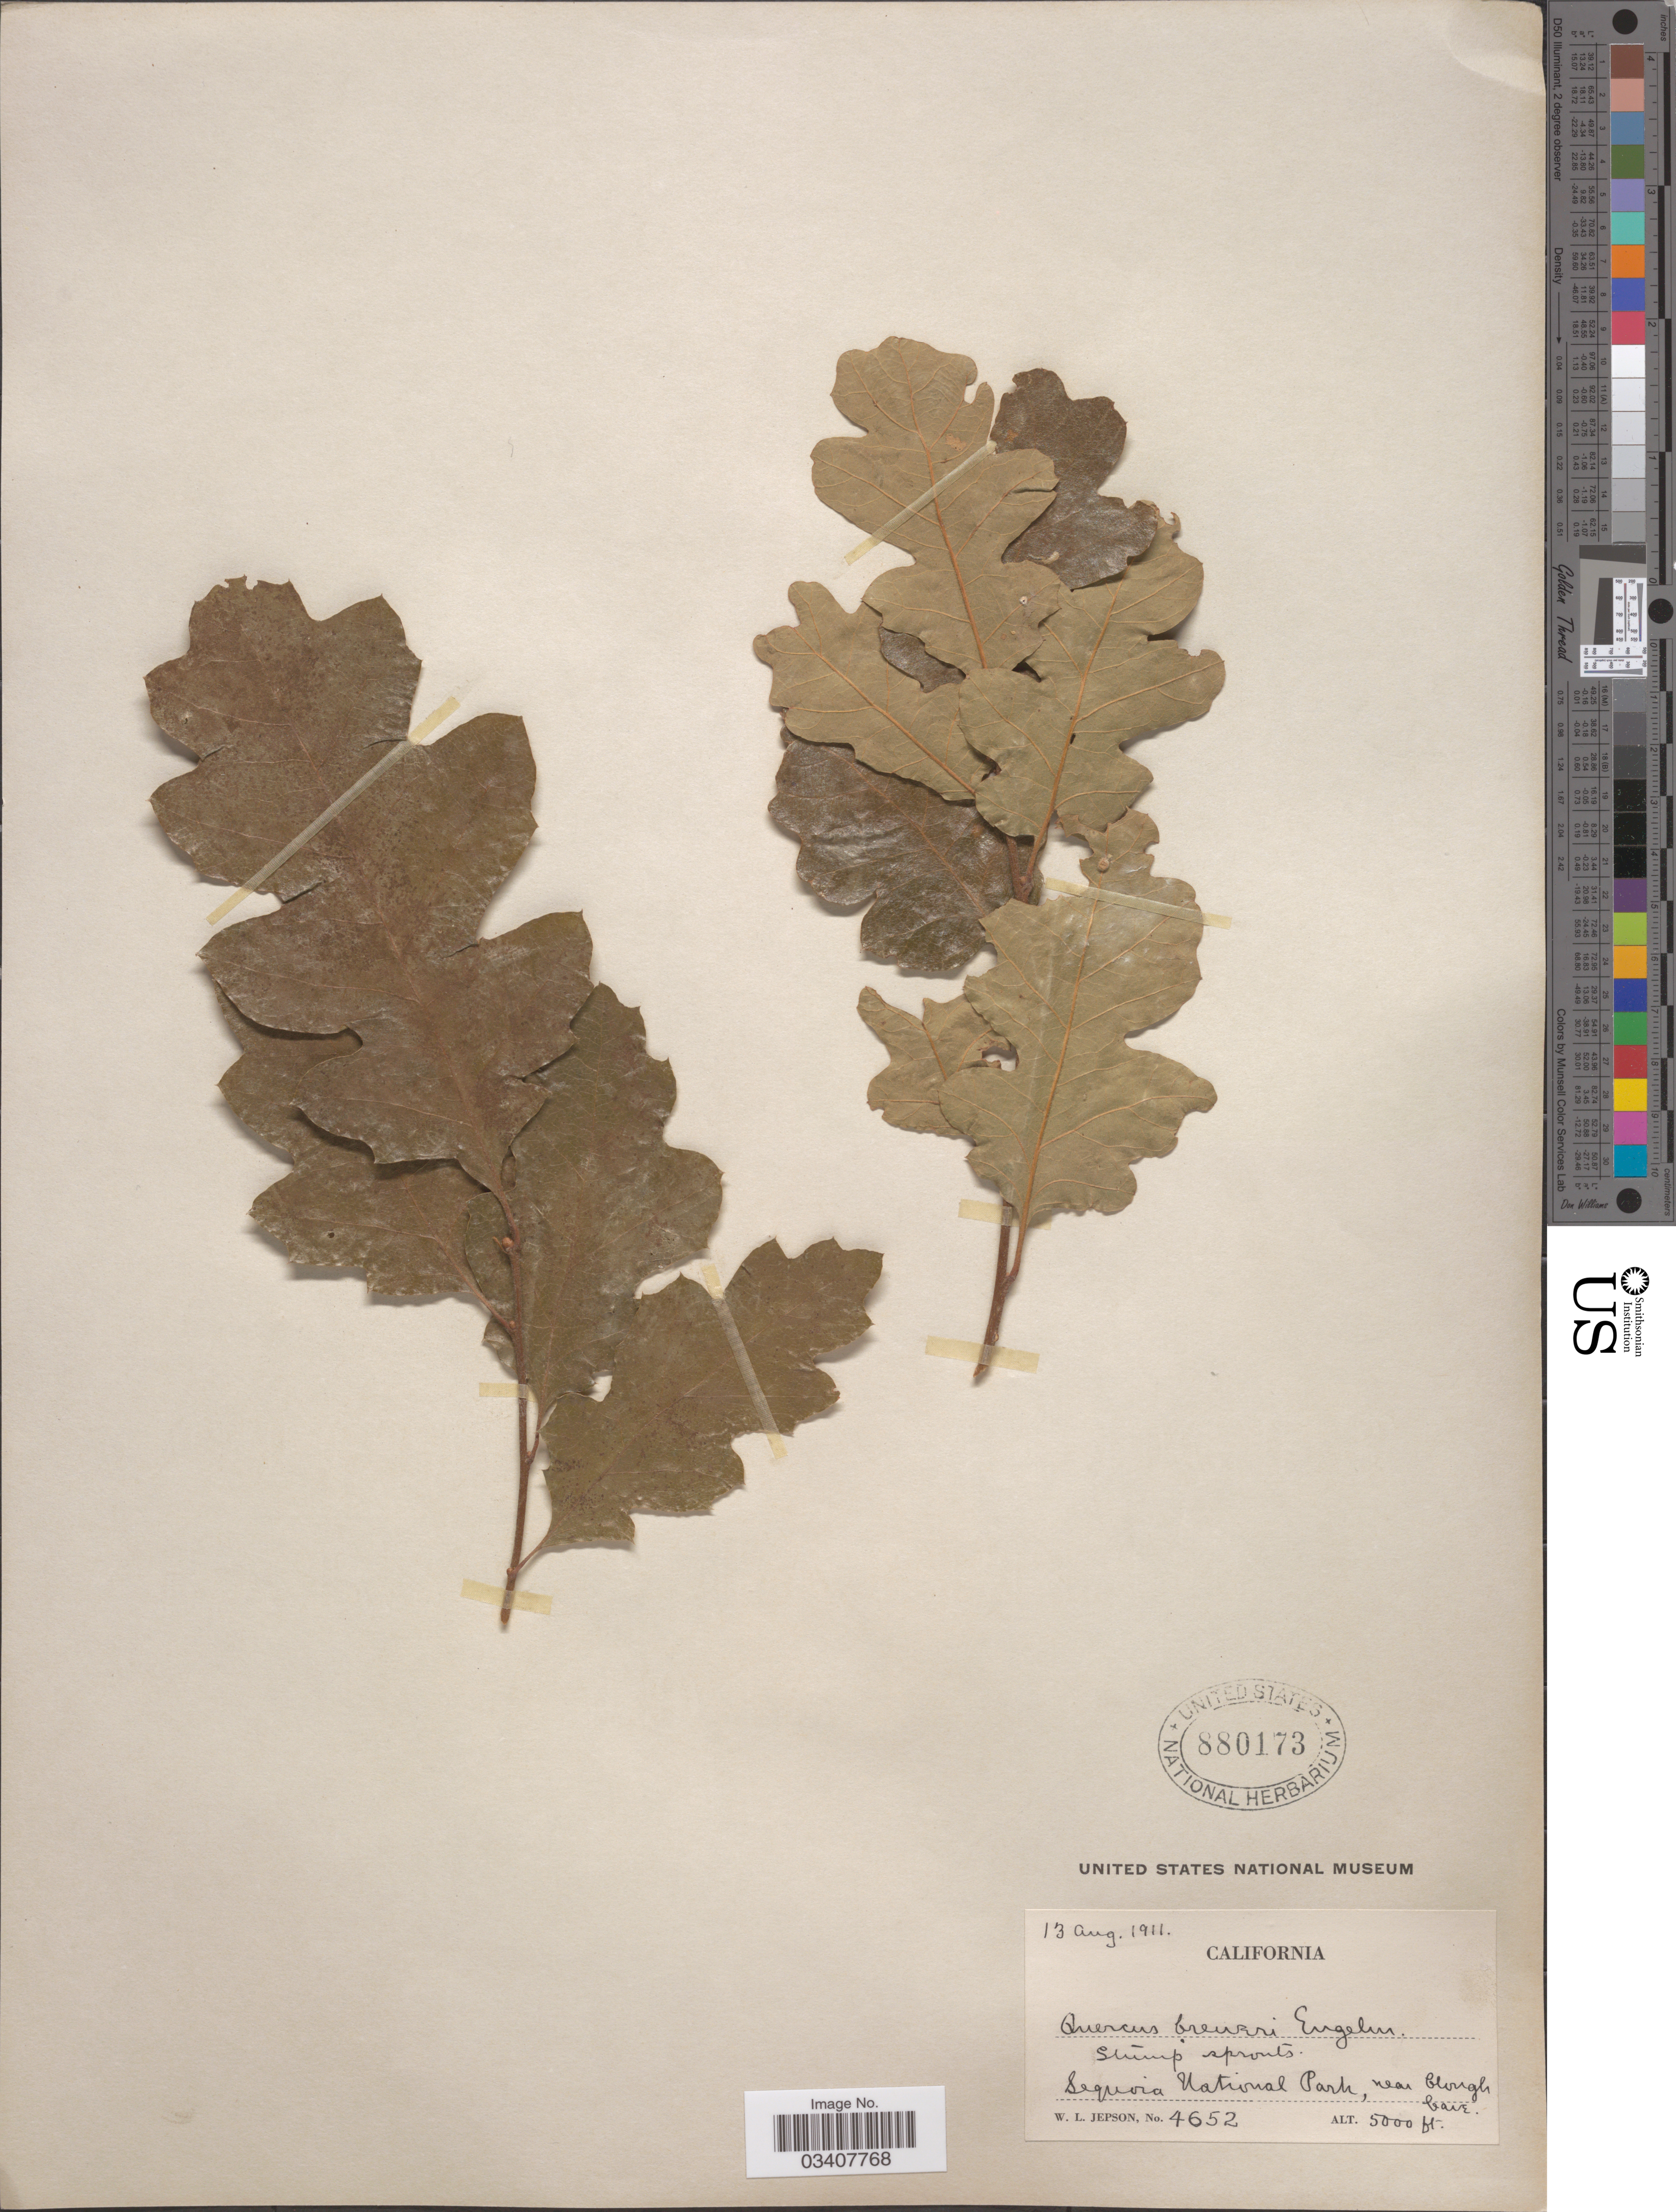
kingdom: Plantae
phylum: Tracheophyta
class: Magnoliopsida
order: Fagales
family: Fagaceae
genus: Quercus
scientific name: Quercus oerstediana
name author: R. Br.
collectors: W. L. Jepson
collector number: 4652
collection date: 1911-08-13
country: United States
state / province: California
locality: Sequoia National Park, near Clough Cave.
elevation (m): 1524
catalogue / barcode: US 880173